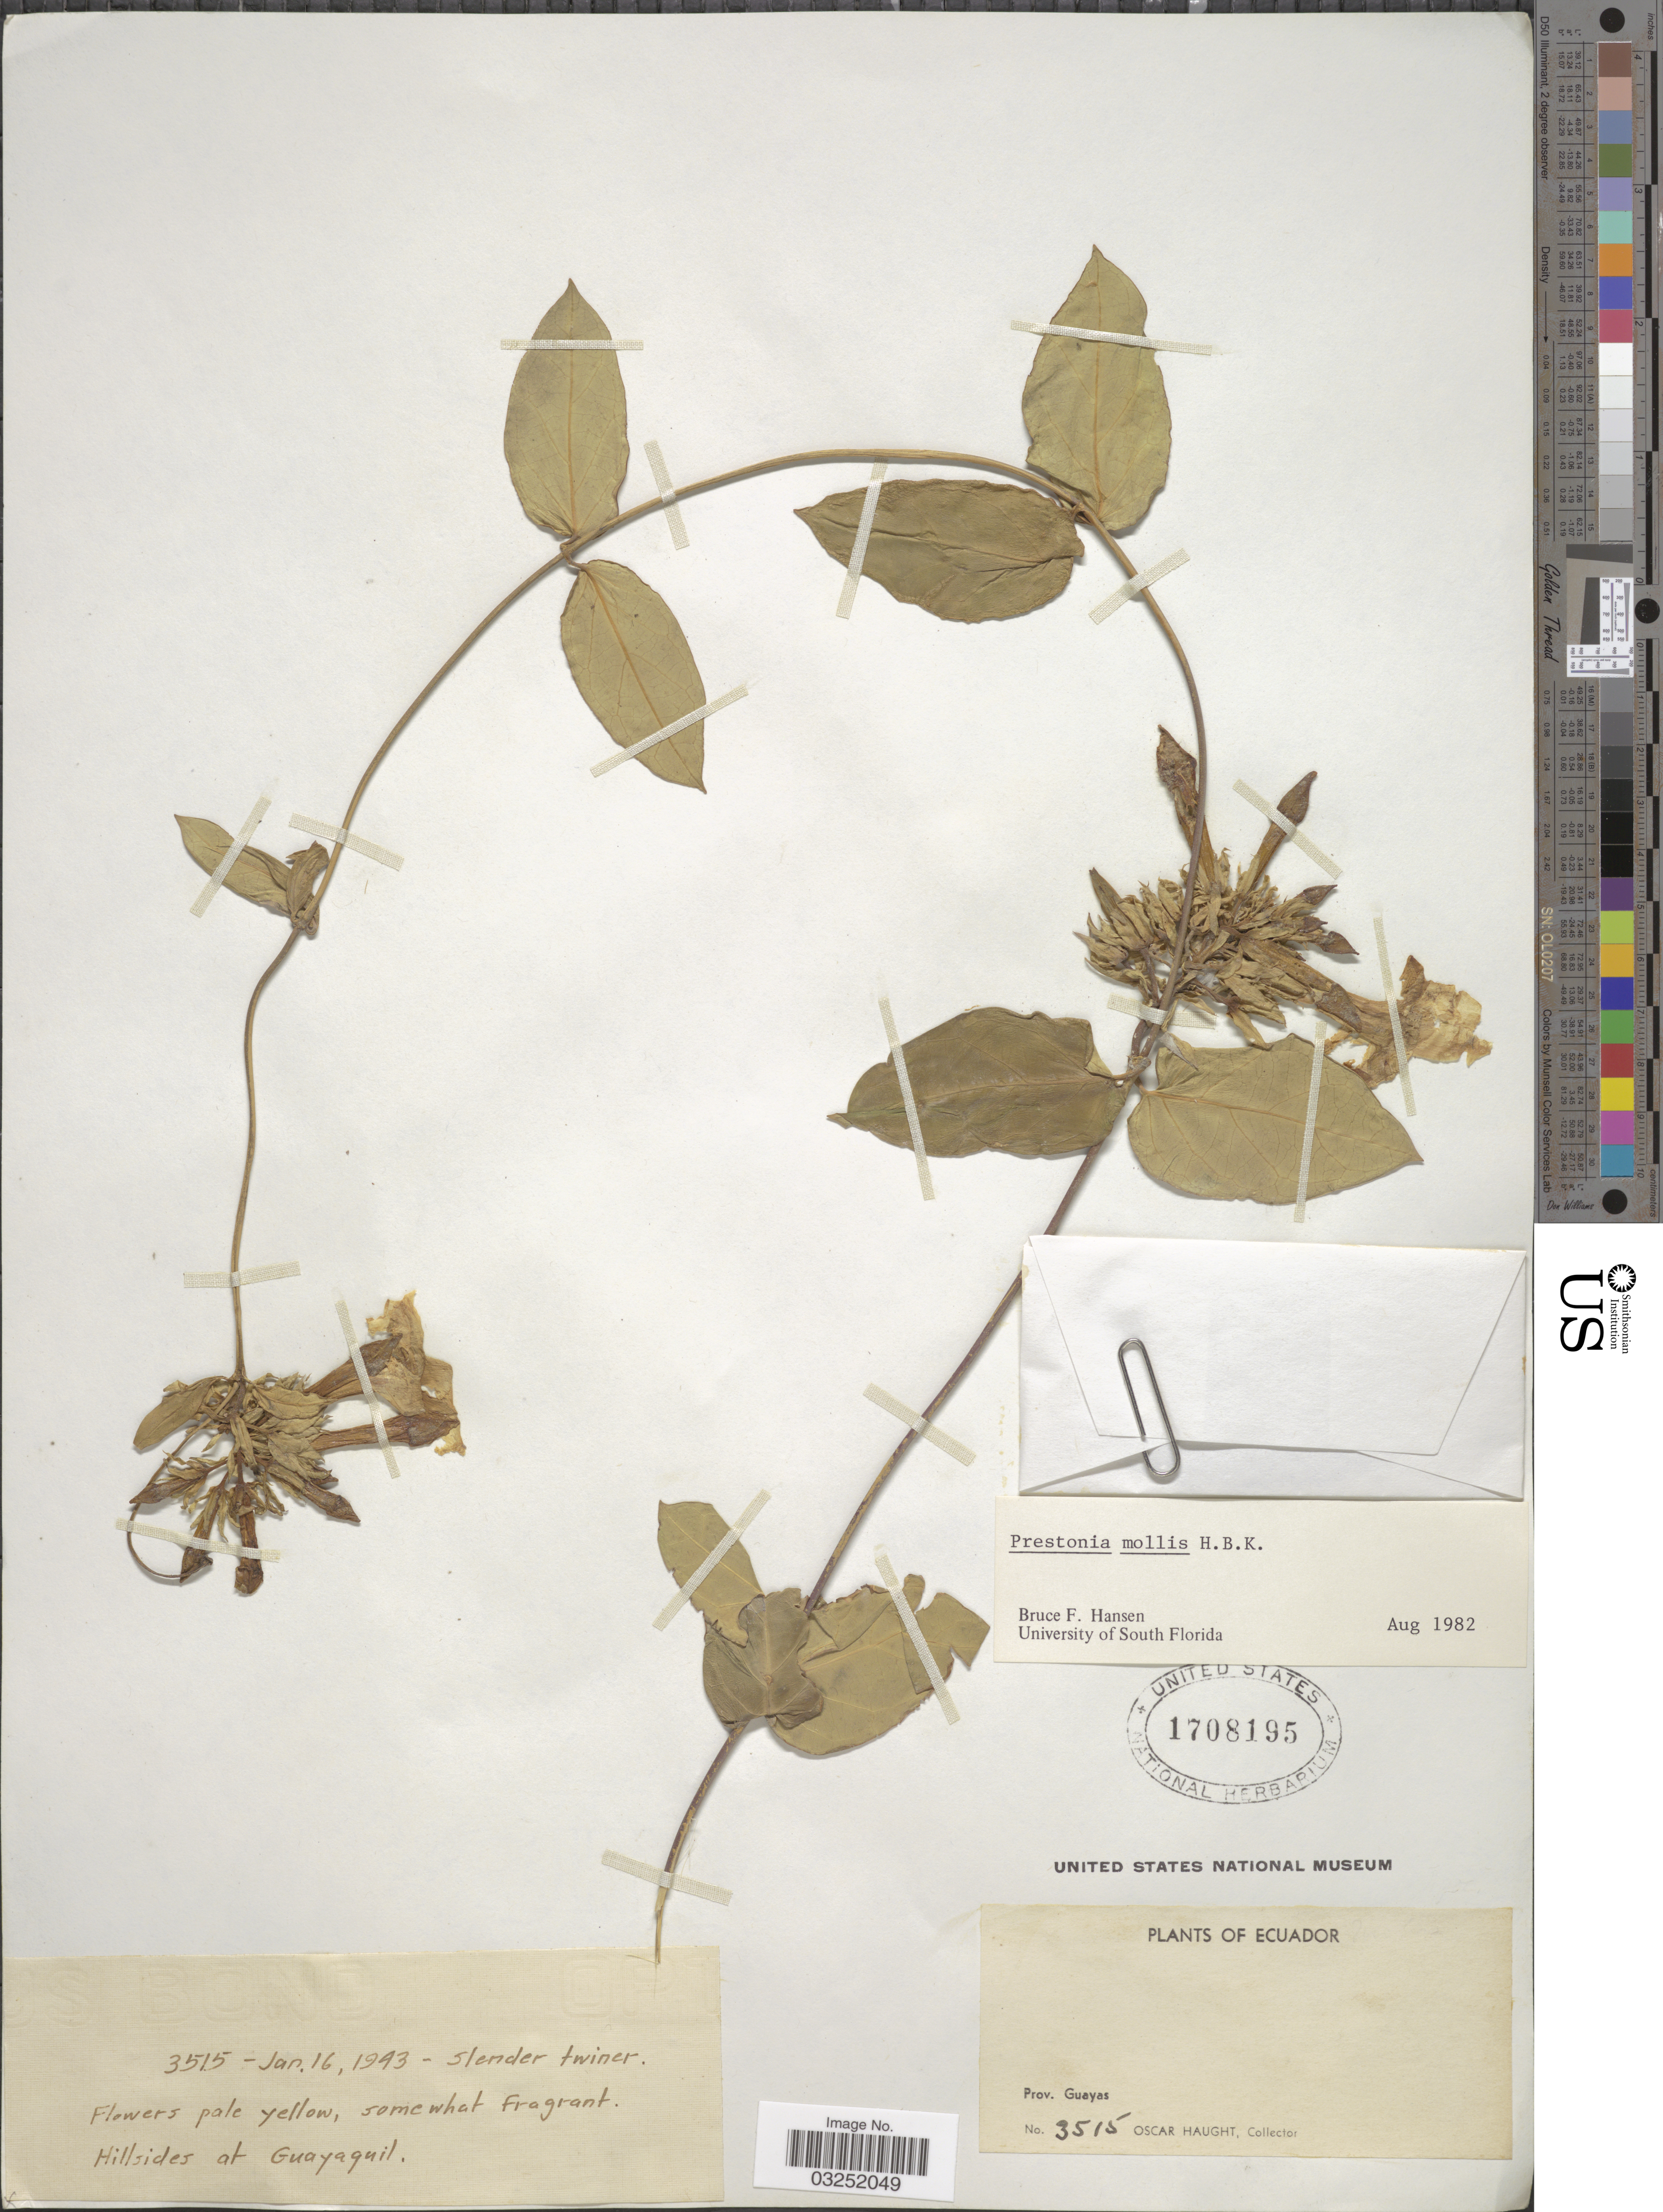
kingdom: Plantae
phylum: Tracheophyta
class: Magnoliopsida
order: Gentianales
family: Apocynaceae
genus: Prestonia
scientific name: Prestonia mollis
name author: Kunth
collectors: O. Haught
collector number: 3515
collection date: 1943-01-16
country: Ecuador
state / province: Guayas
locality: Hillsides at Guayaquil.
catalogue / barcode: US 1708195